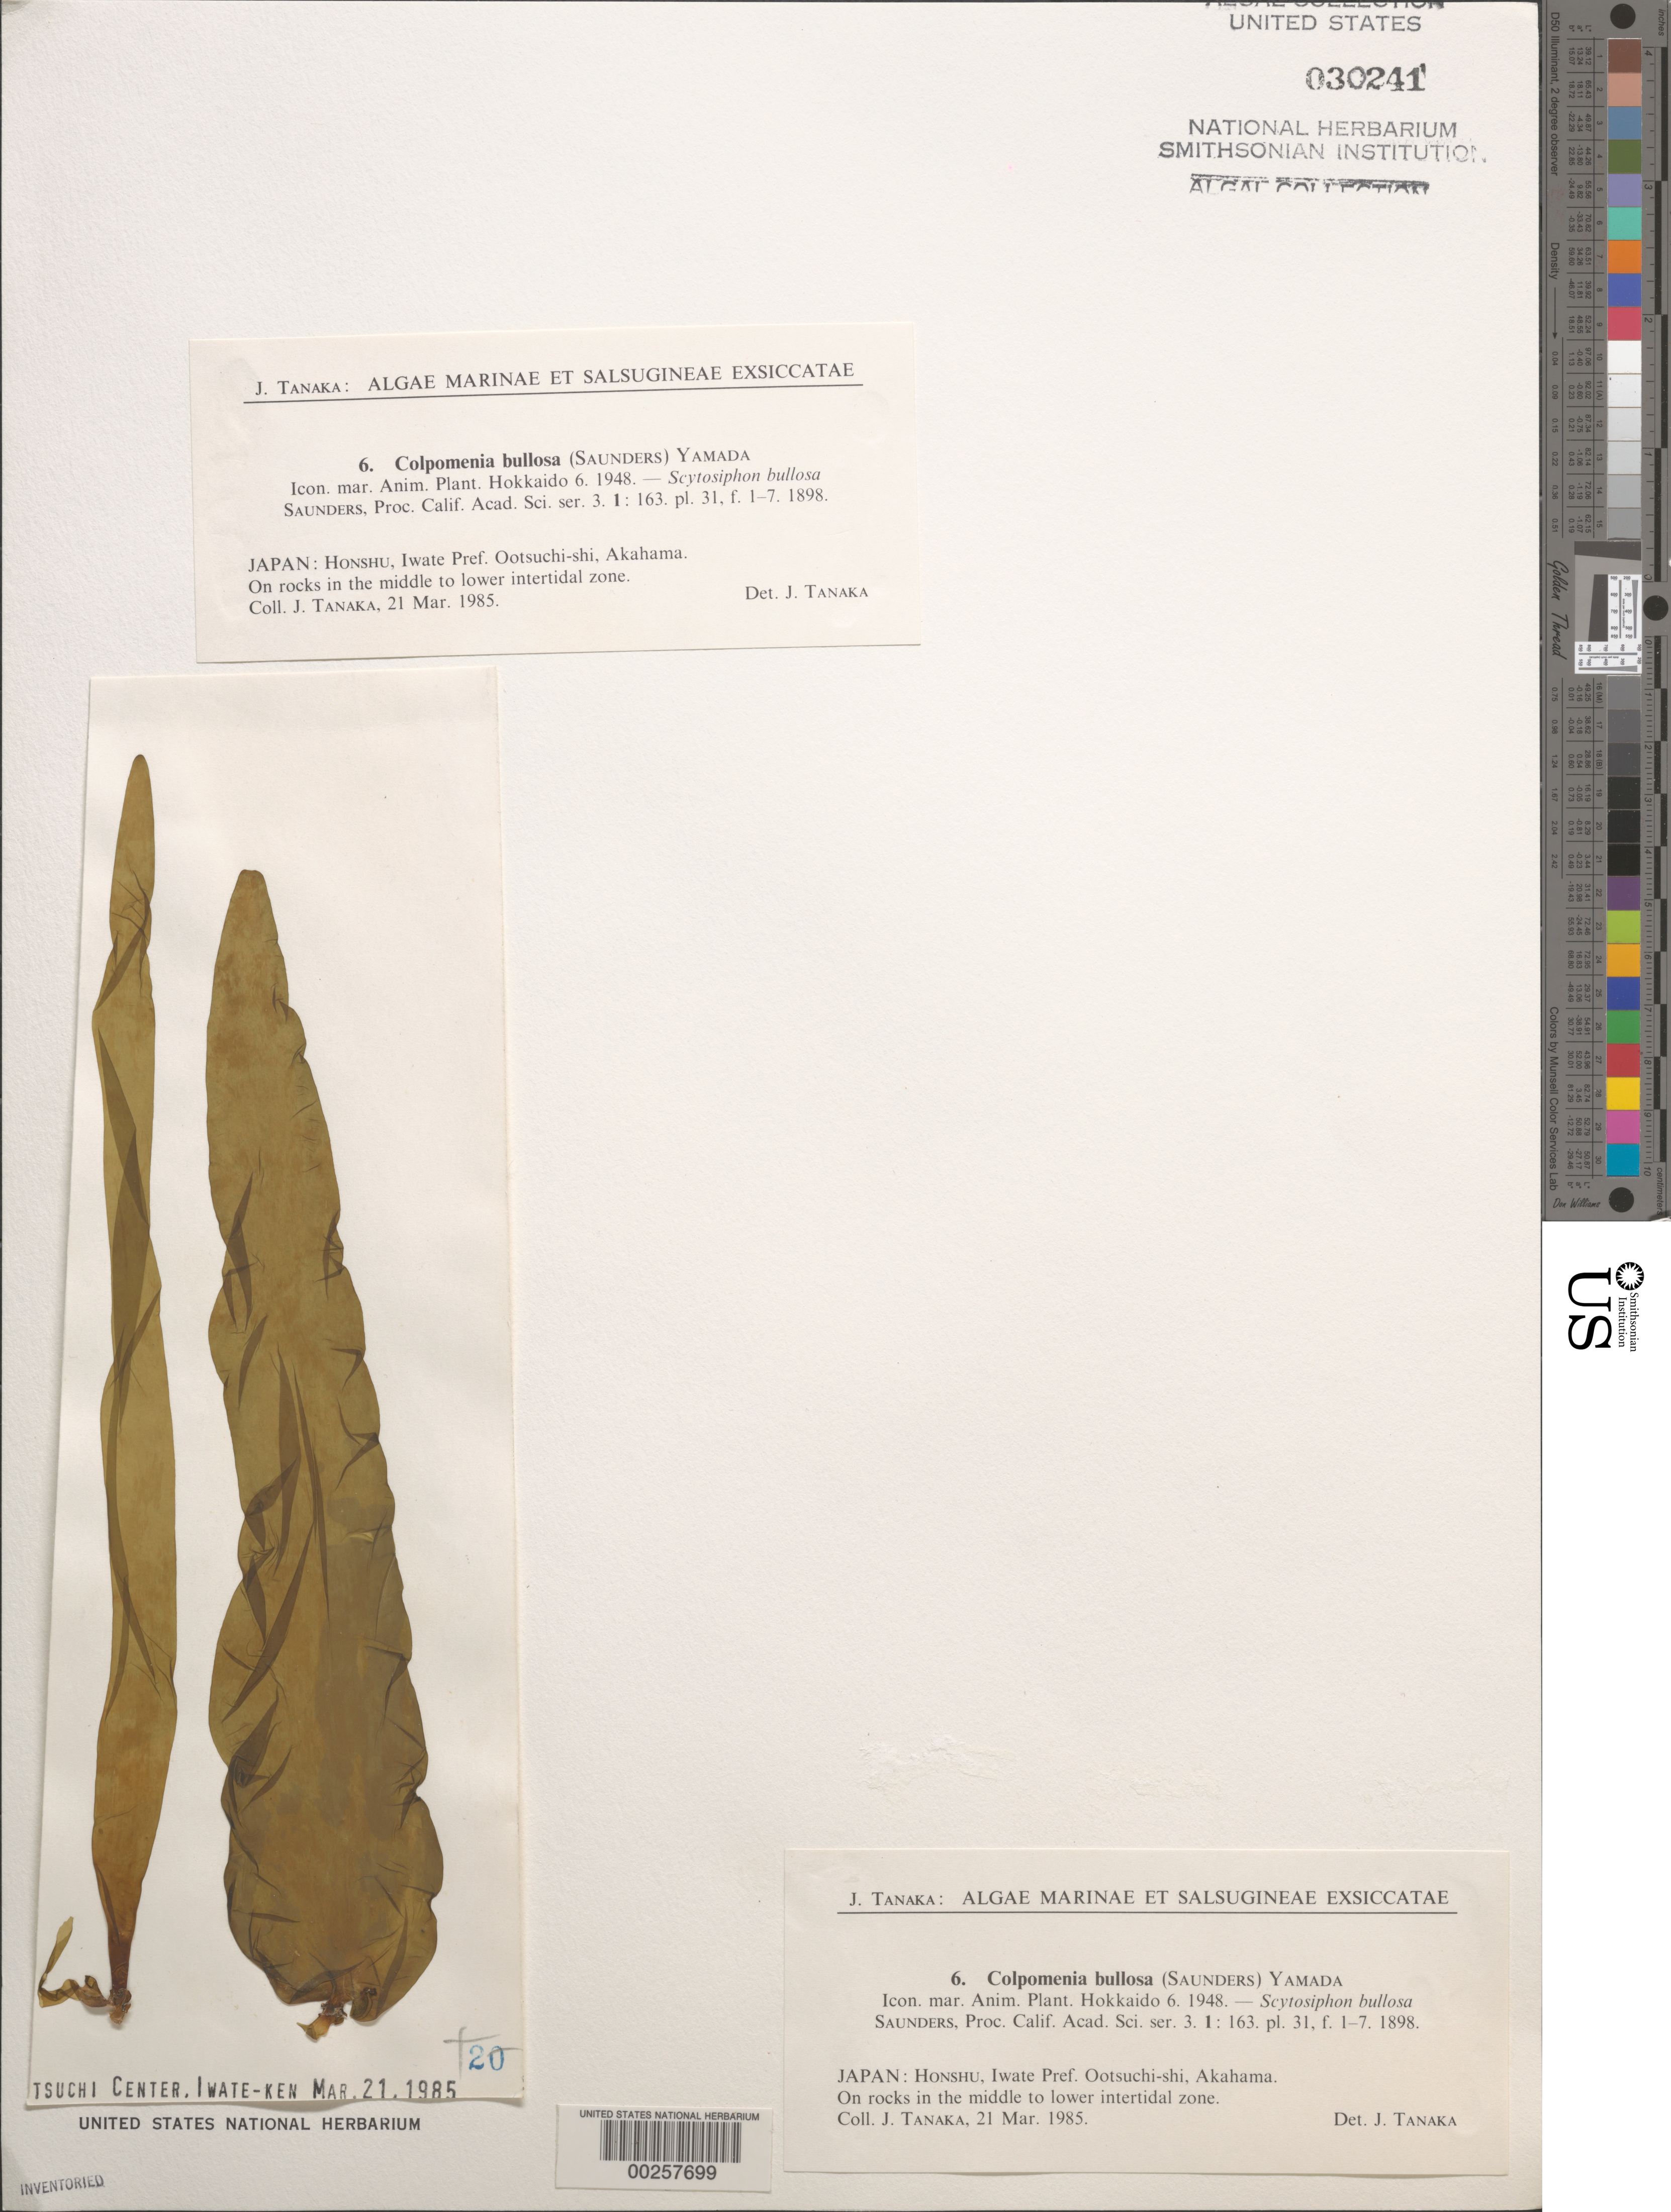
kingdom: Chromista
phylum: Ochrophyta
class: Phaeophyceae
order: Scytosiphonales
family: Scytosiphonaceae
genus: Dactylosiphon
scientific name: Dactylosiphon bullosus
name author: (D.A. Saunders) Santiañez et al.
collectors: J. Tanaka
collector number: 6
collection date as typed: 21 Mar 1985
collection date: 1985-03-21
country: Japan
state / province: Iwate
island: Honshu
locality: Akahama, Ootsuchi-shi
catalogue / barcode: US 30241